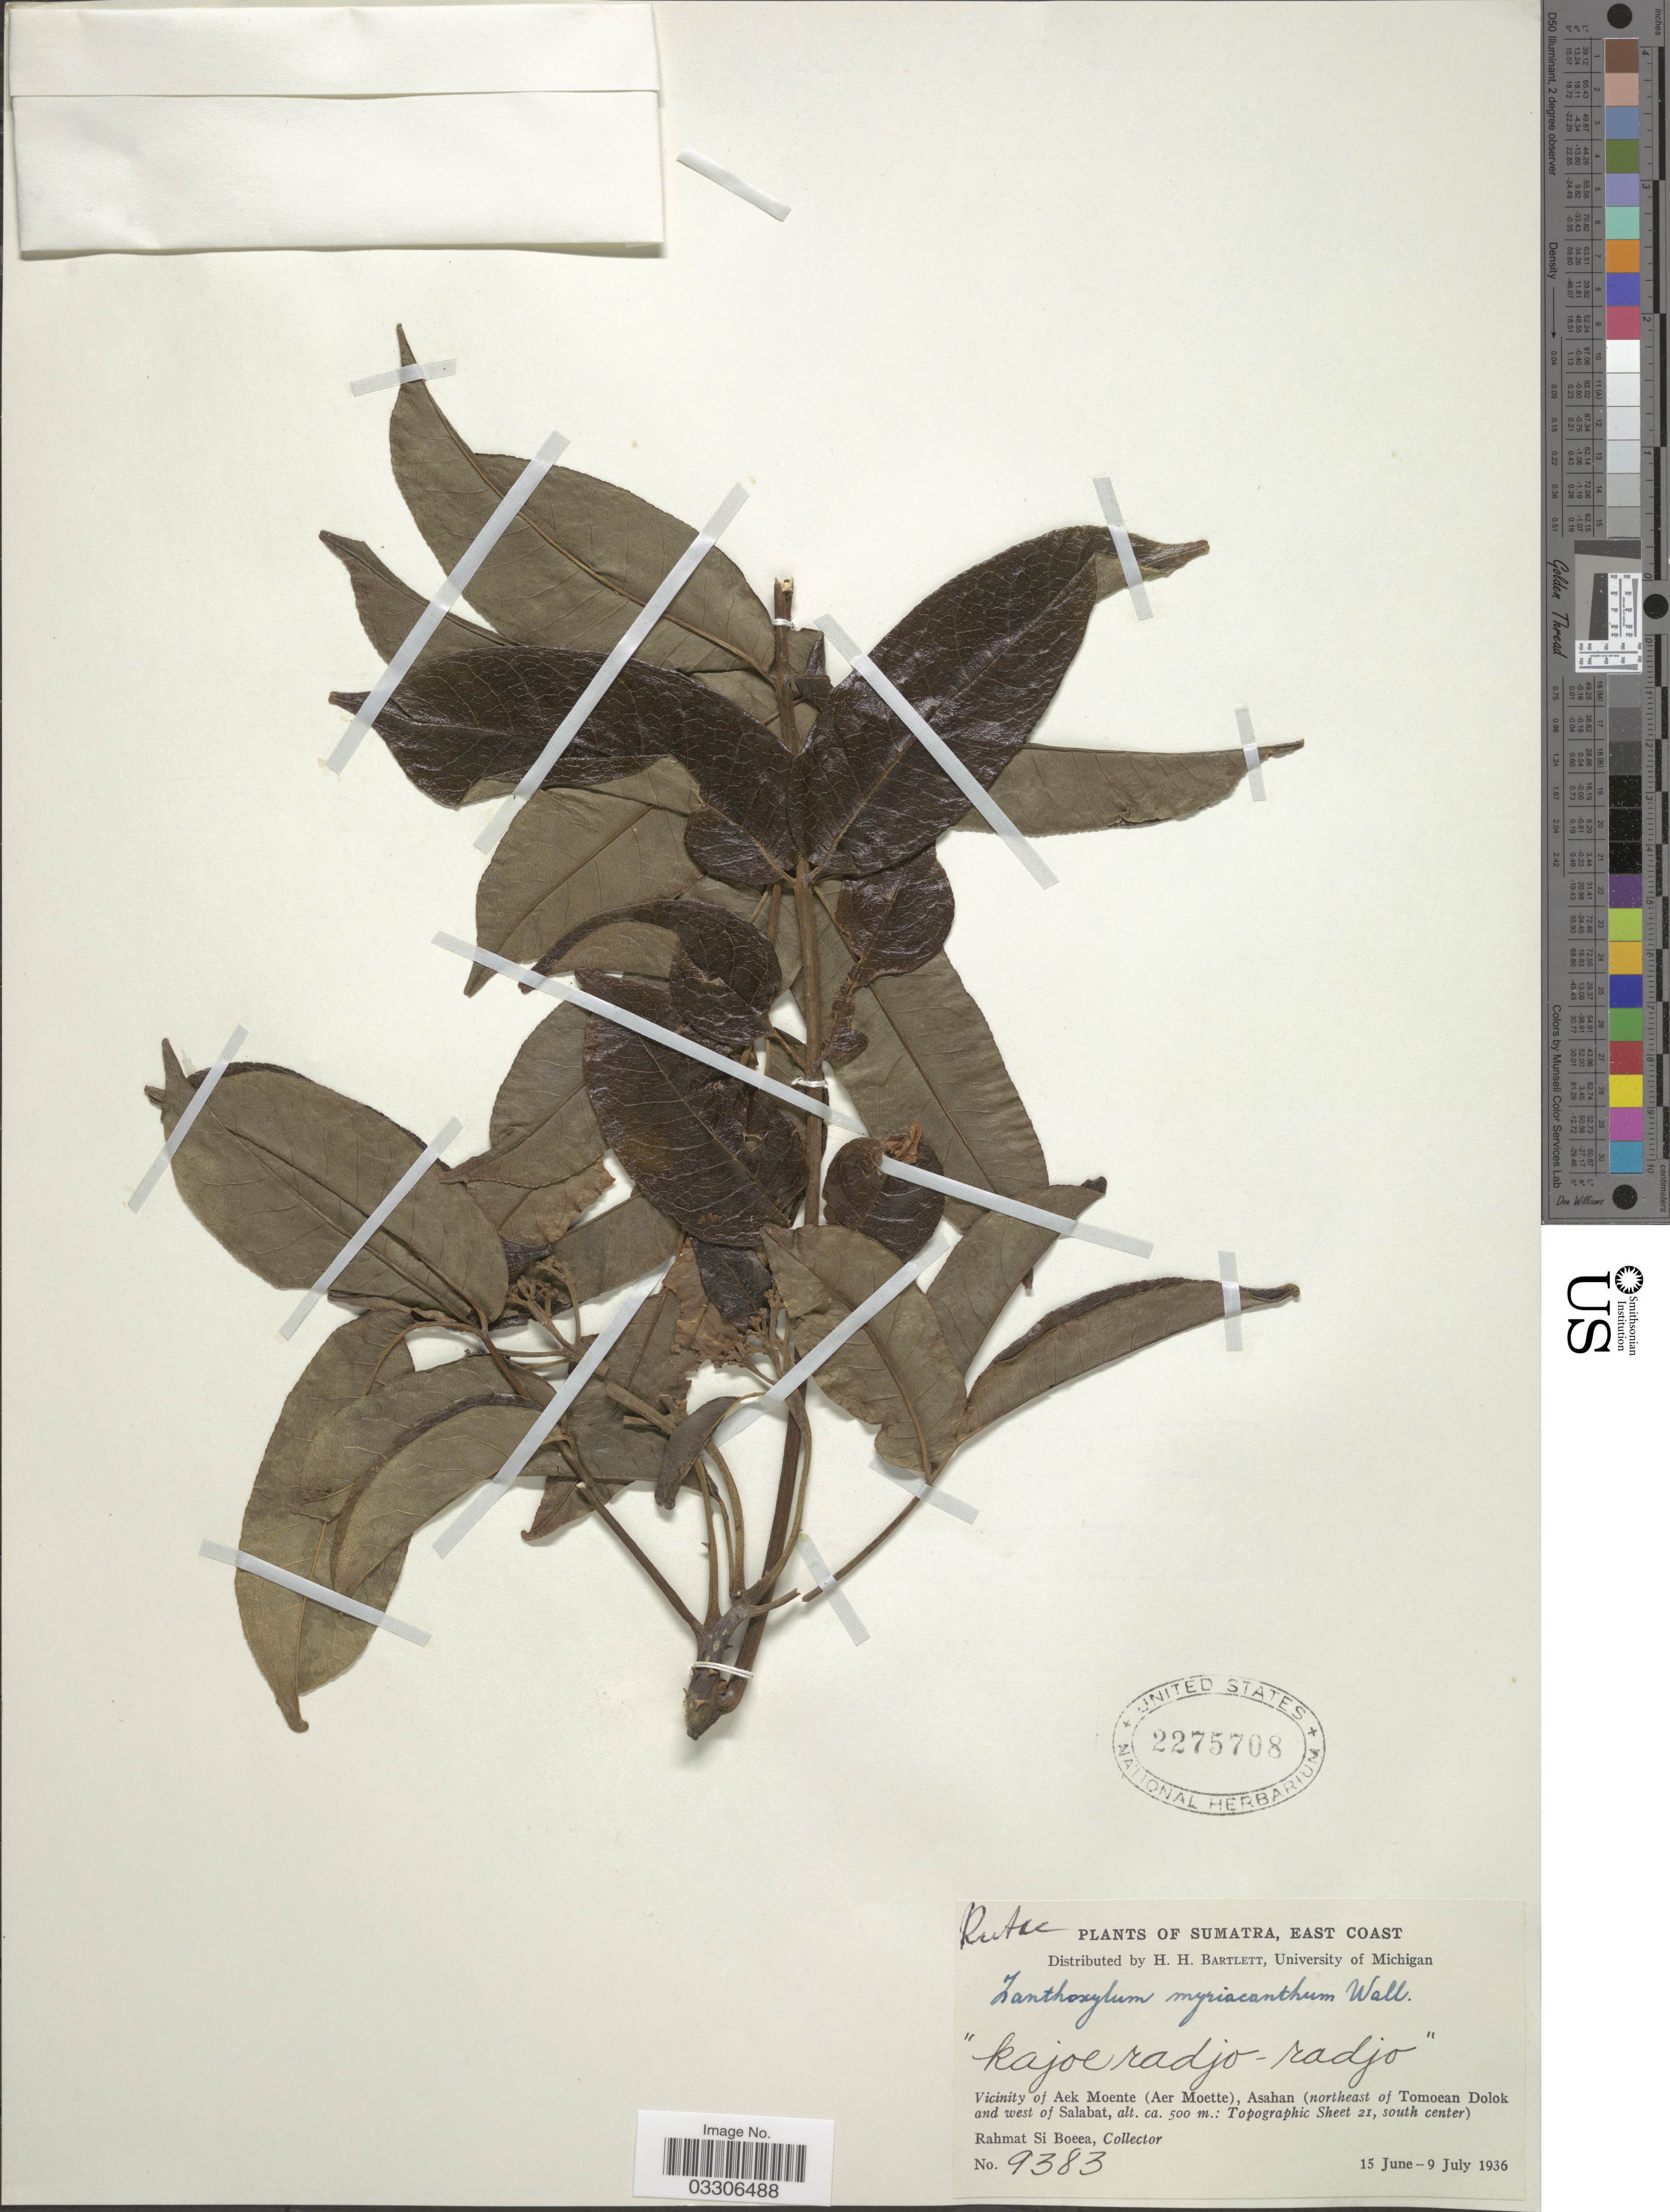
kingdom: Plantae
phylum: Tracheophyta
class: Magnoliopsida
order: Sapindales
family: Rutaceae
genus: Zanthoxylum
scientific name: Zanthoxylum myriacanthum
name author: Wall.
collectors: Rahmat Si Boeea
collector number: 9383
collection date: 1936-06-15/1936-07-09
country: Indonesia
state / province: Sumatra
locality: East Coast. Vicinity of Aek Moente (Aer Moette), Asahan (northeast of Tomoean Dolok and west of Salabar, Topographic Sheet 21, south center).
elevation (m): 500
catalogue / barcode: US 2275708